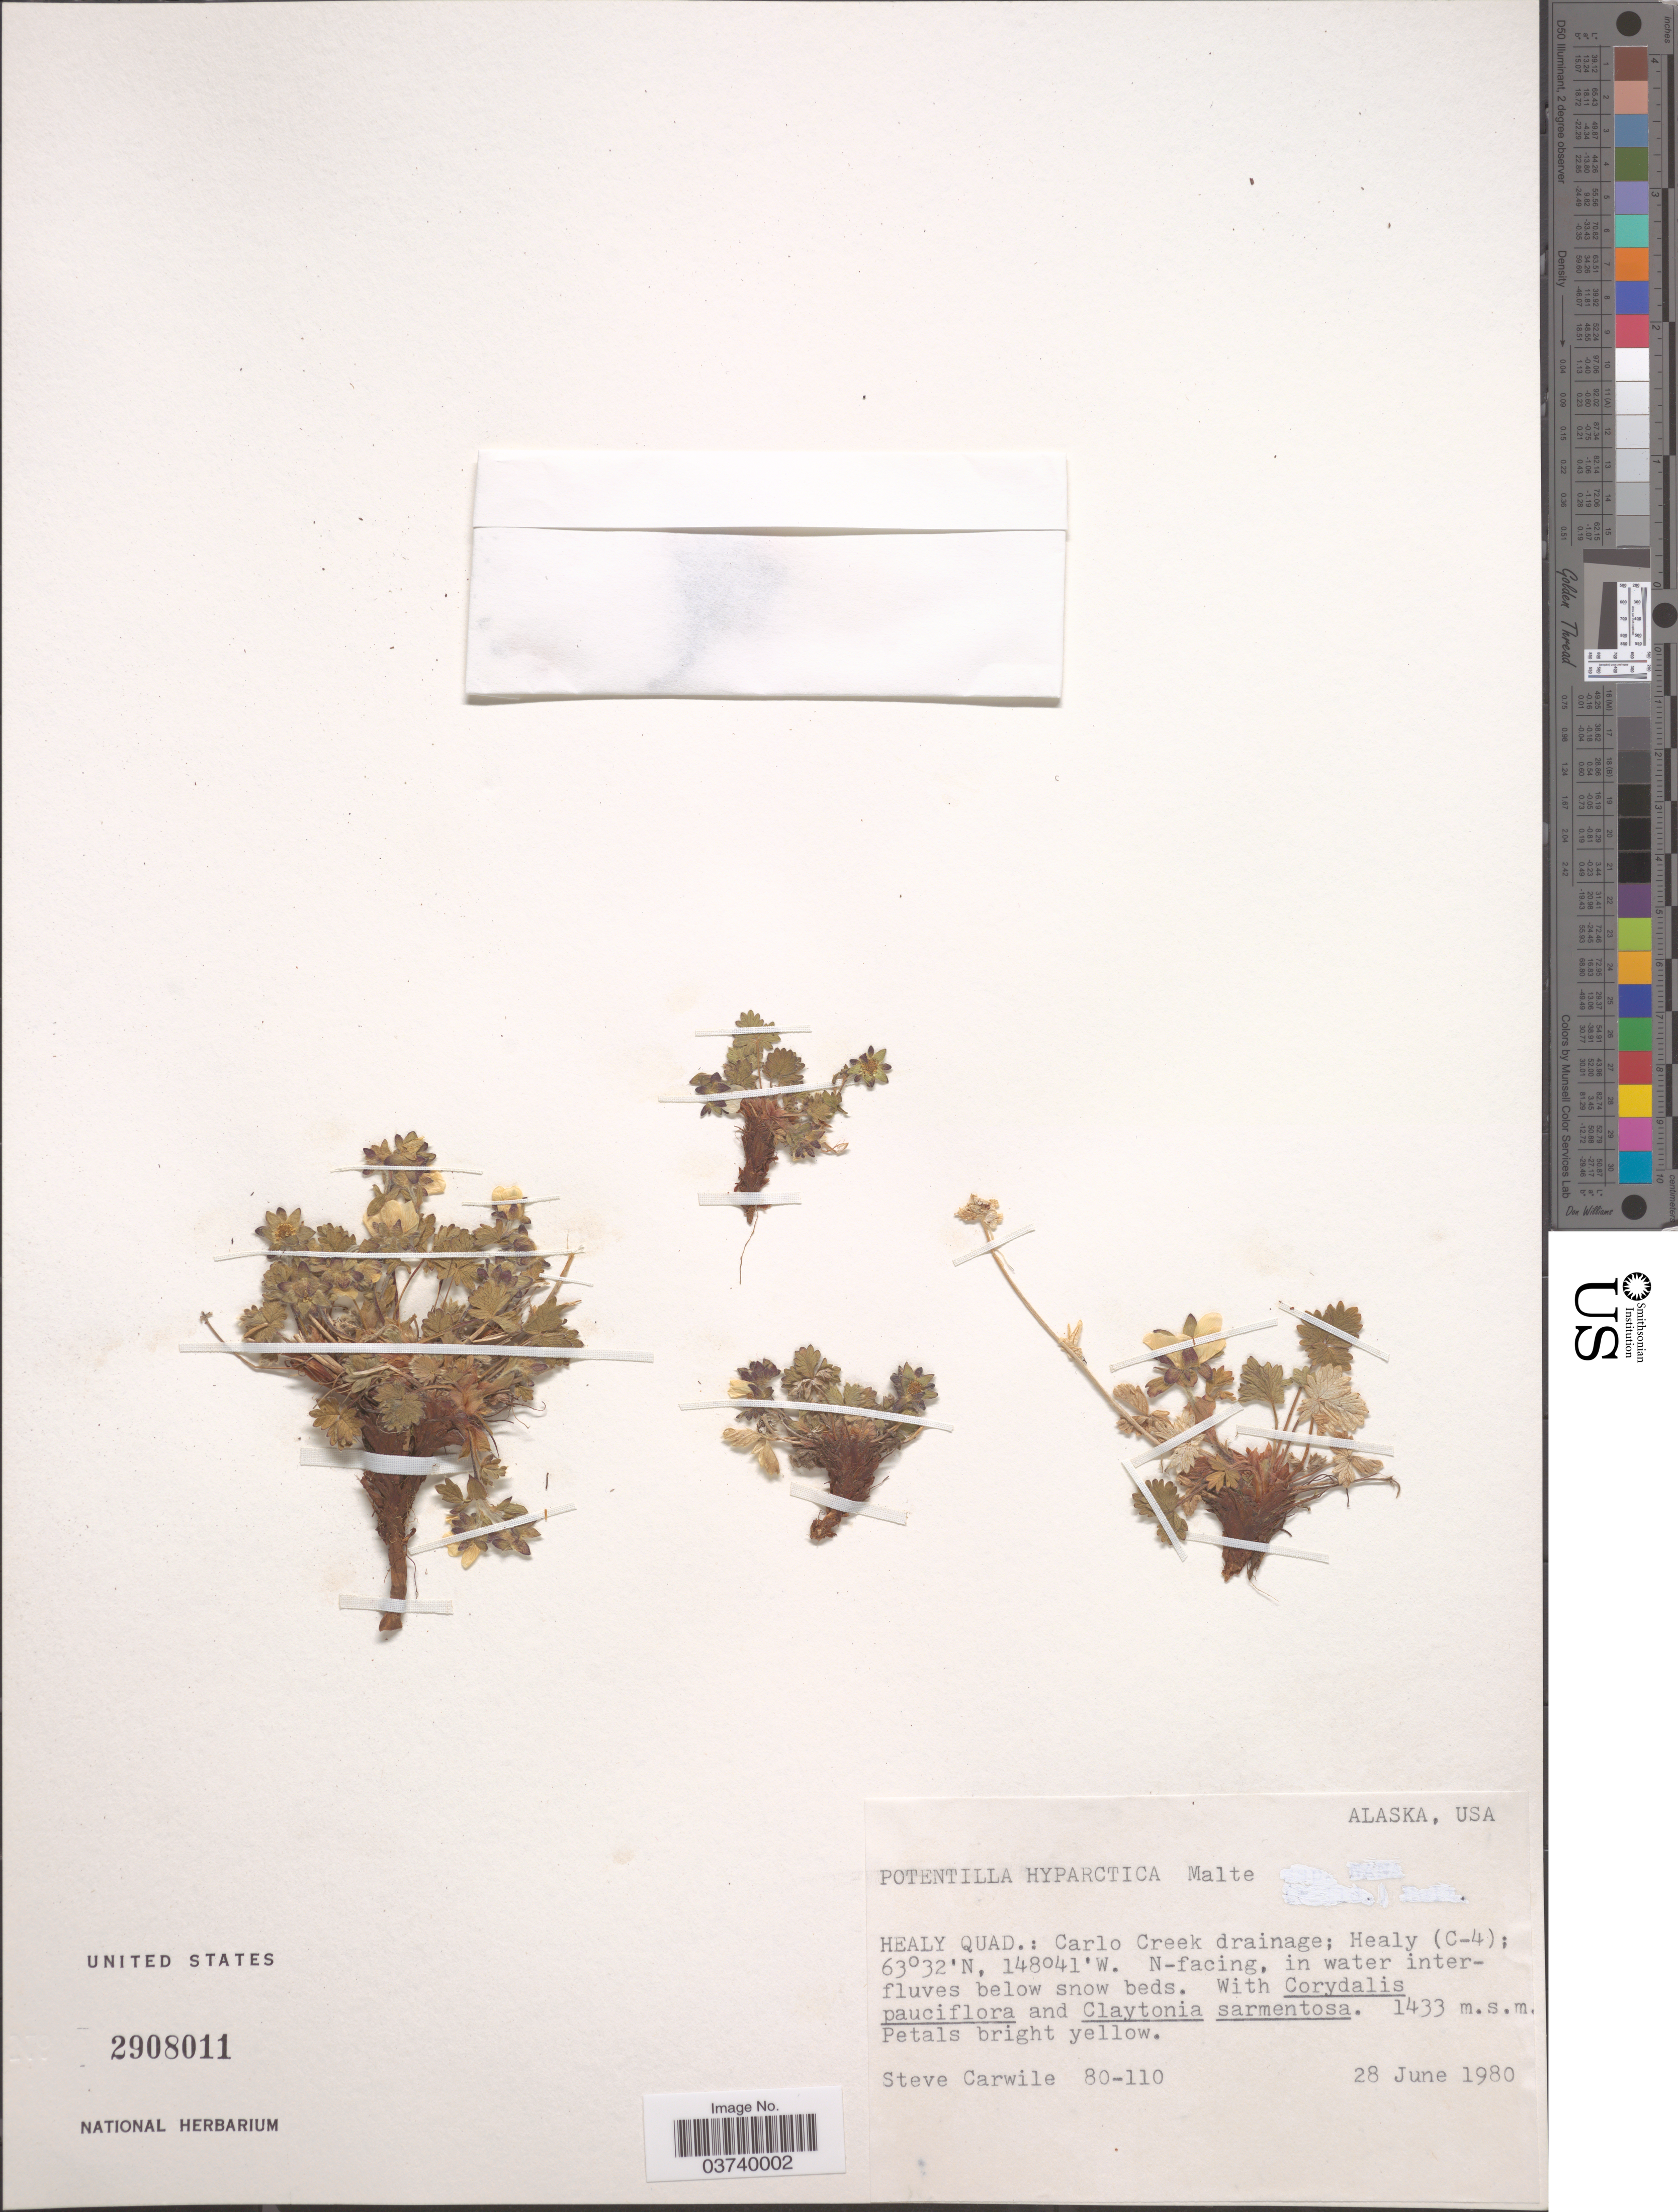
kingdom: Plantae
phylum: Tracheophyta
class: Magnoliopsida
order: Rosales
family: Rosaceae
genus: Potentilla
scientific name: Potentilla hyparctica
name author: Malte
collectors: S. Carwile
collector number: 80-110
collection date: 1980-06-28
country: United States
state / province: Alaska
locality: Healy Quad.: Carlo Creek drainage; Healy (C-4); N-facing.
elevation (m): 1433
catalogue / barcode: US 2908011